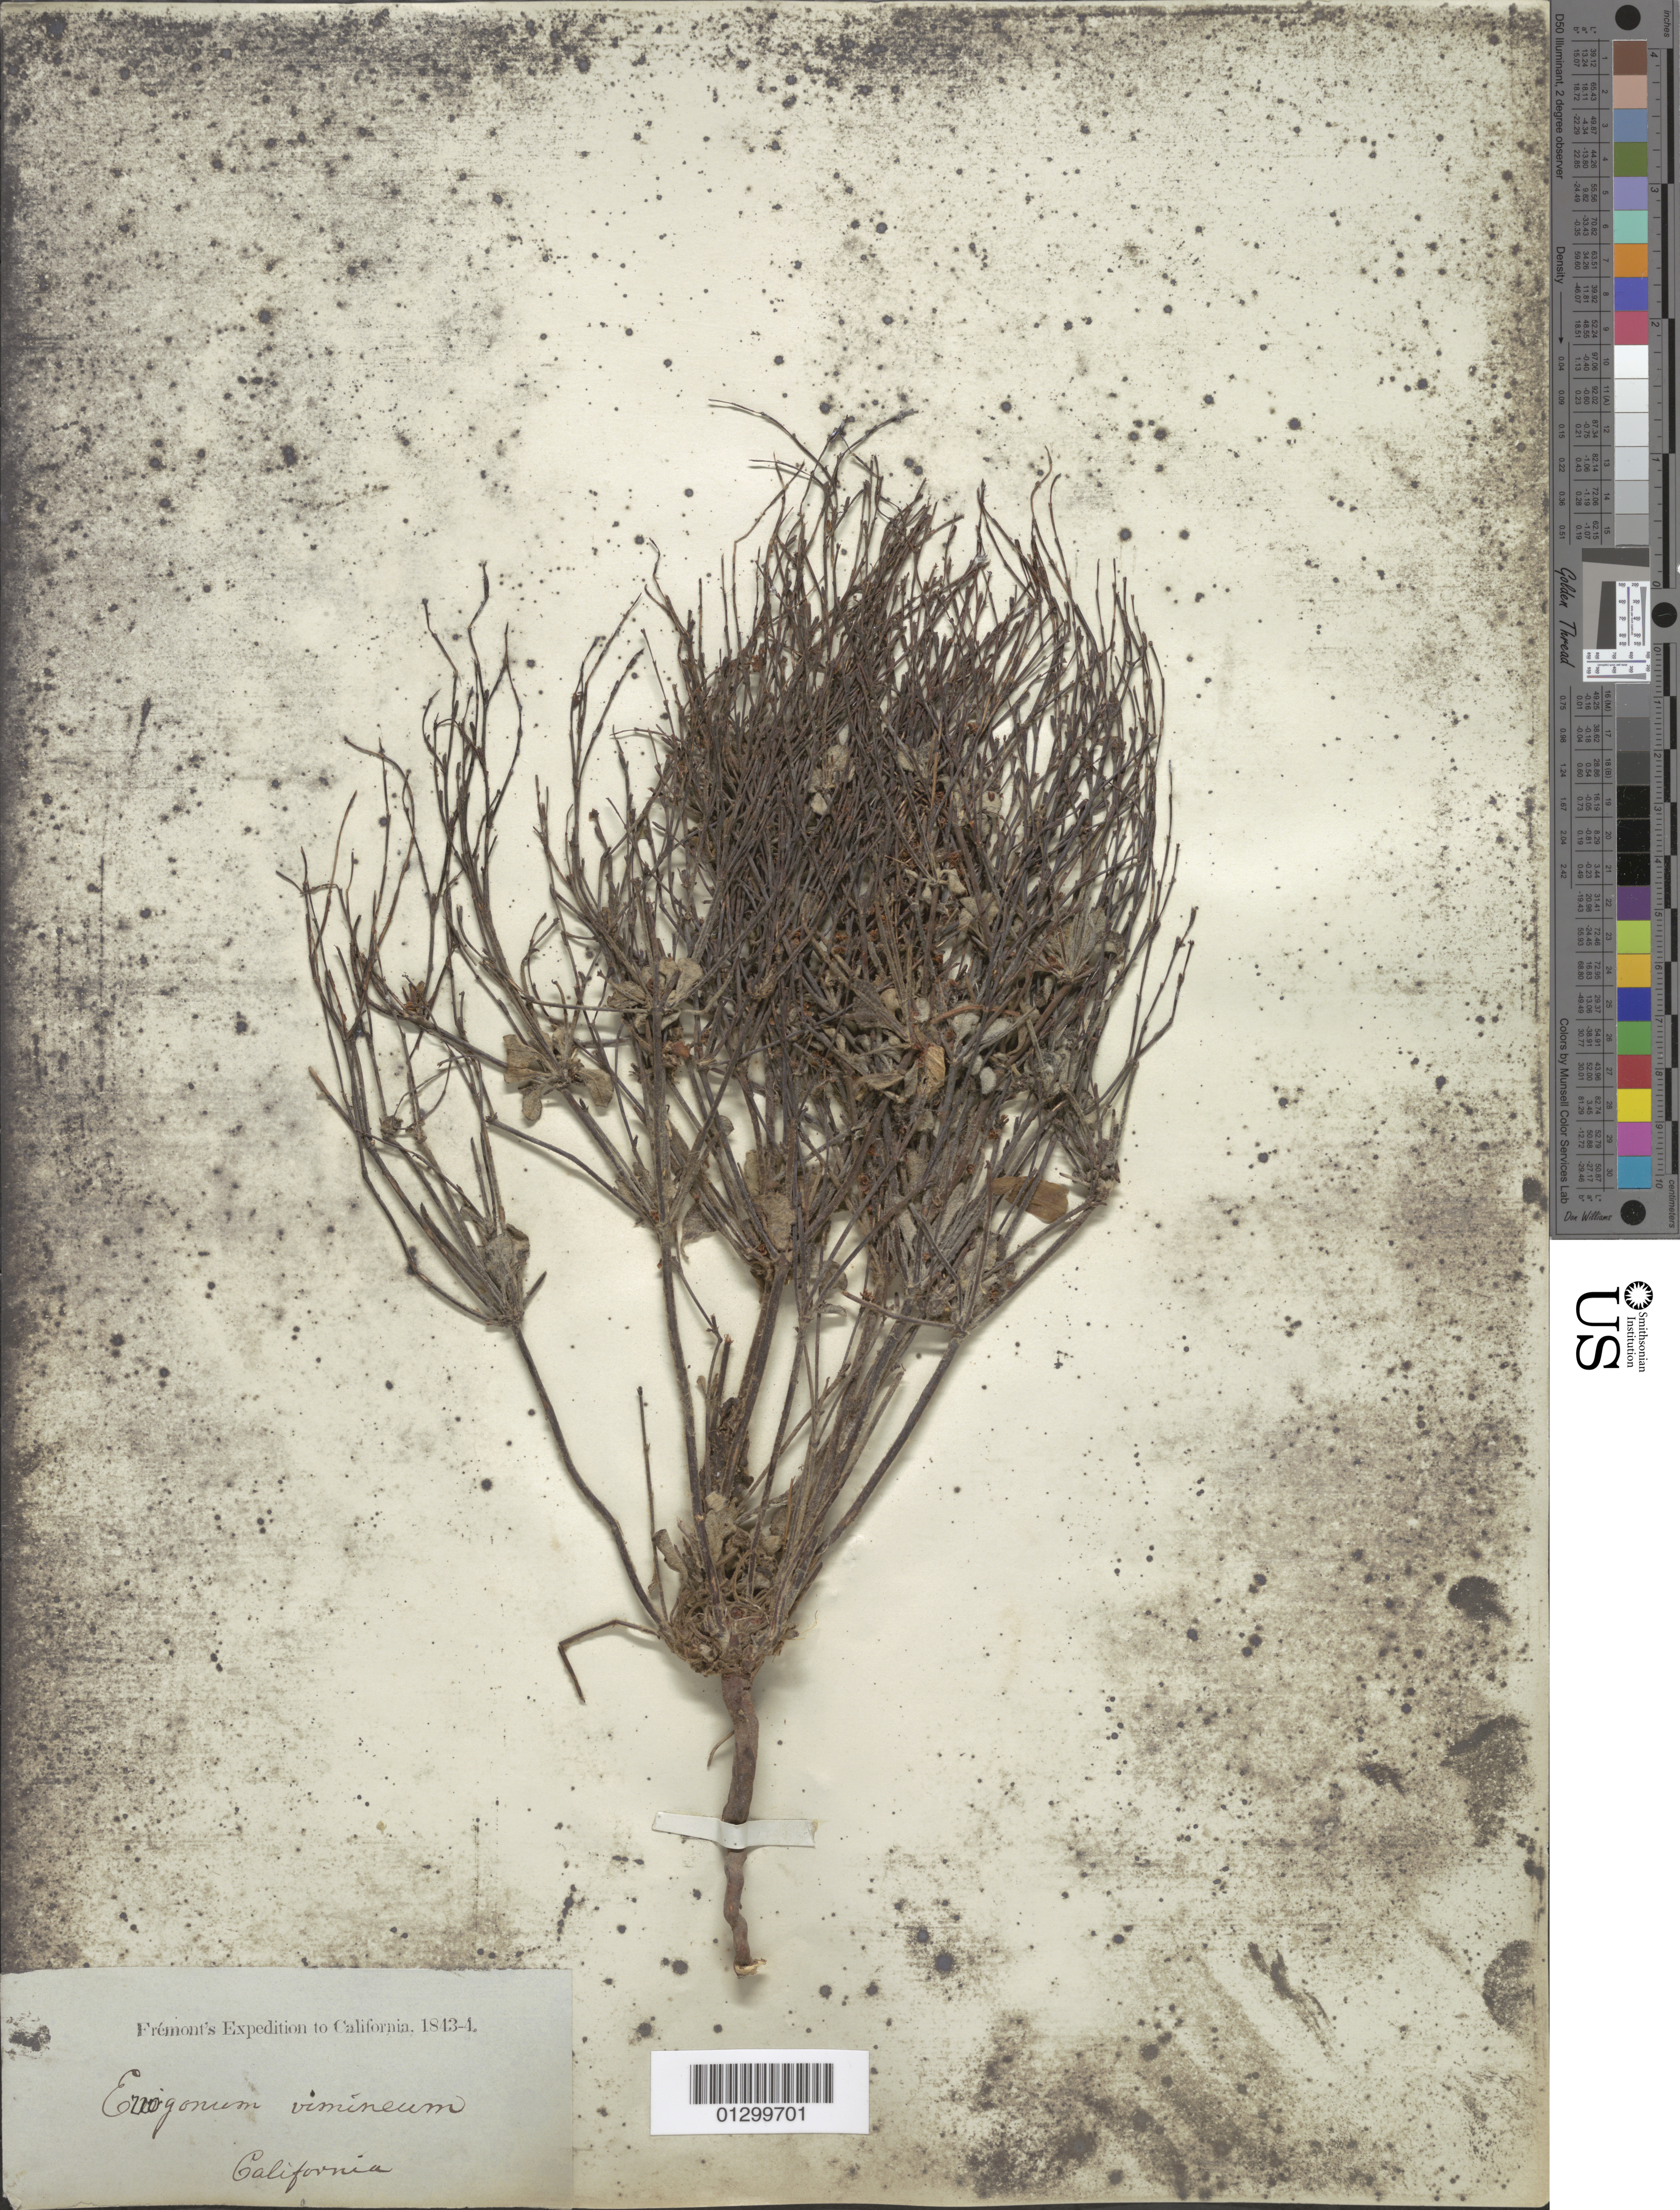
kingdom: Plantae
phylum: Tracheophyta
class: Magnoliopsida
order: Caryophyllales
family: Polygonaceae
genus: Eriogonum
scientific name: Eriogonum vimineum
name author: Douglas ex Benth.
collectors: J. C. Frémont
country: United States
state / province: California